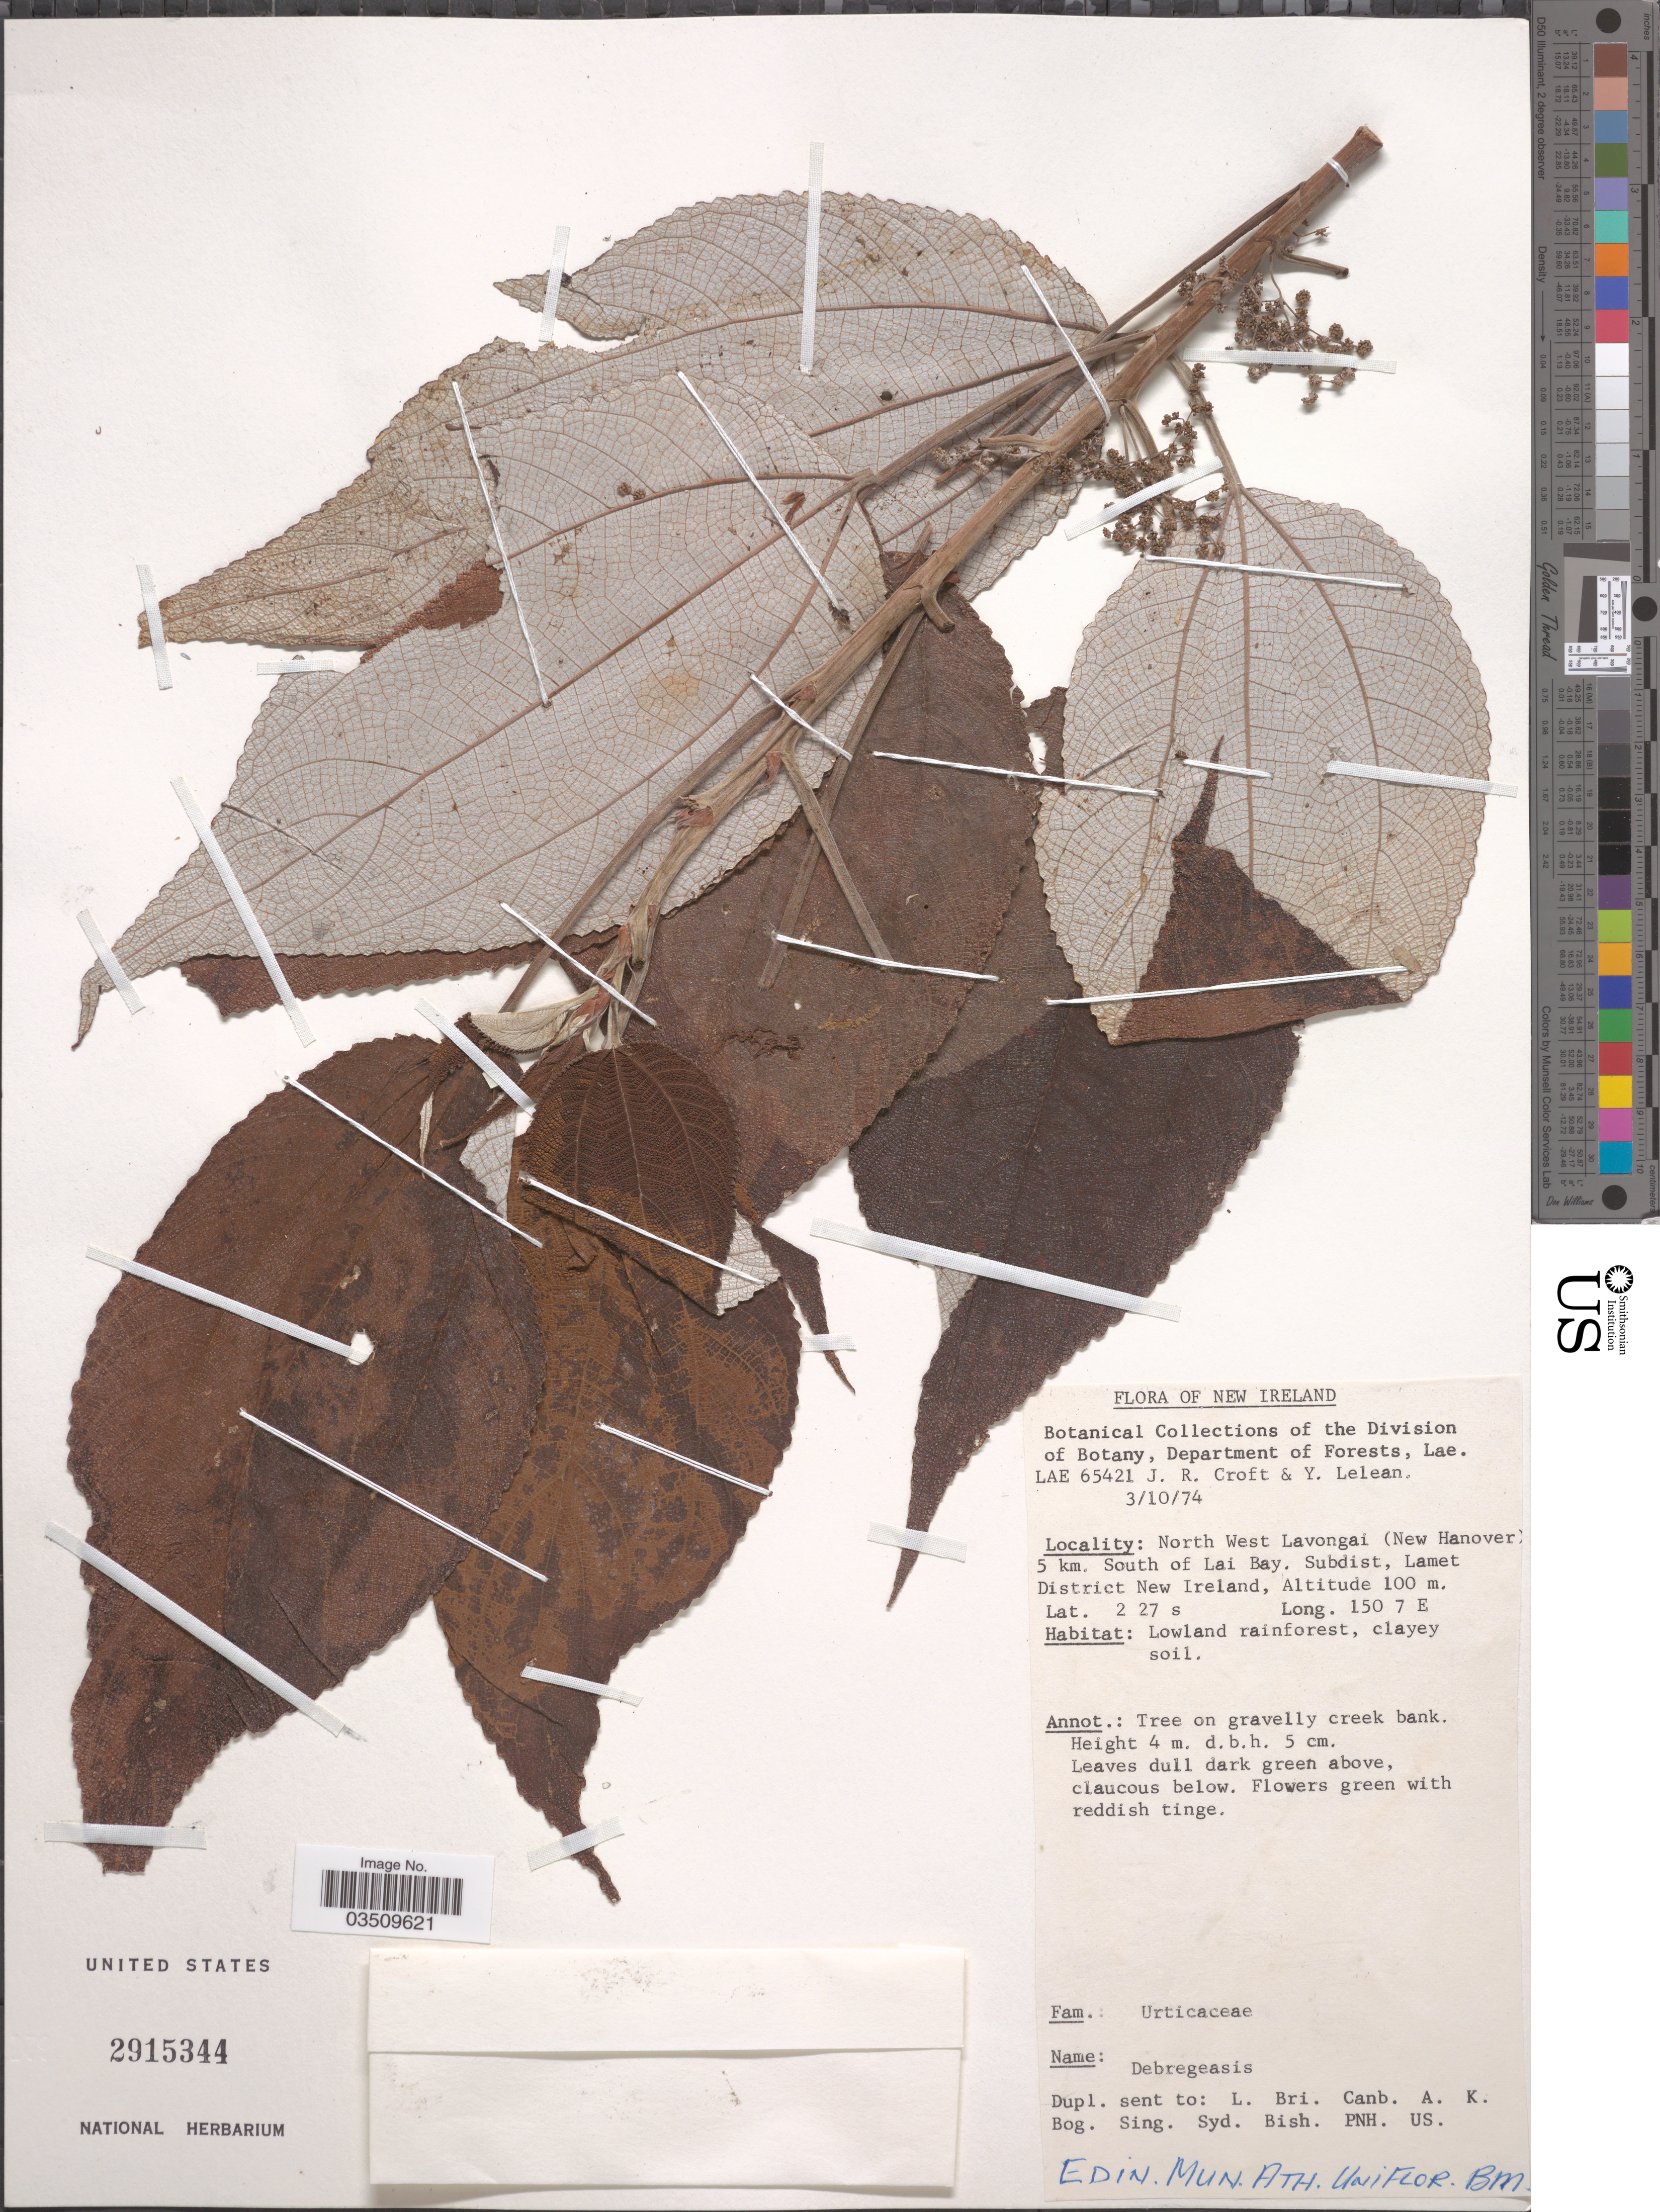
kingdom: Plantae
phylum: Tracheophyta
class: Magnoliopsida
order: Rosales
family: Urticaceae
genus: Debregeasia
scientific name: Debregeasia sp.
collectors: J. R. Croft & Y. Lelean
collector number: LAE 65421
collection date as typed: Transcribed d/m/y: 3/10/74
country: Papua New Guinea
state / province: New Ireland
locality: North West Lavongai (New Hanover) 5 km. South of Lai Bay. Subdist, Lamet District New Ireland.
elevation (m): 100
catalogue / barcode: US 2915344